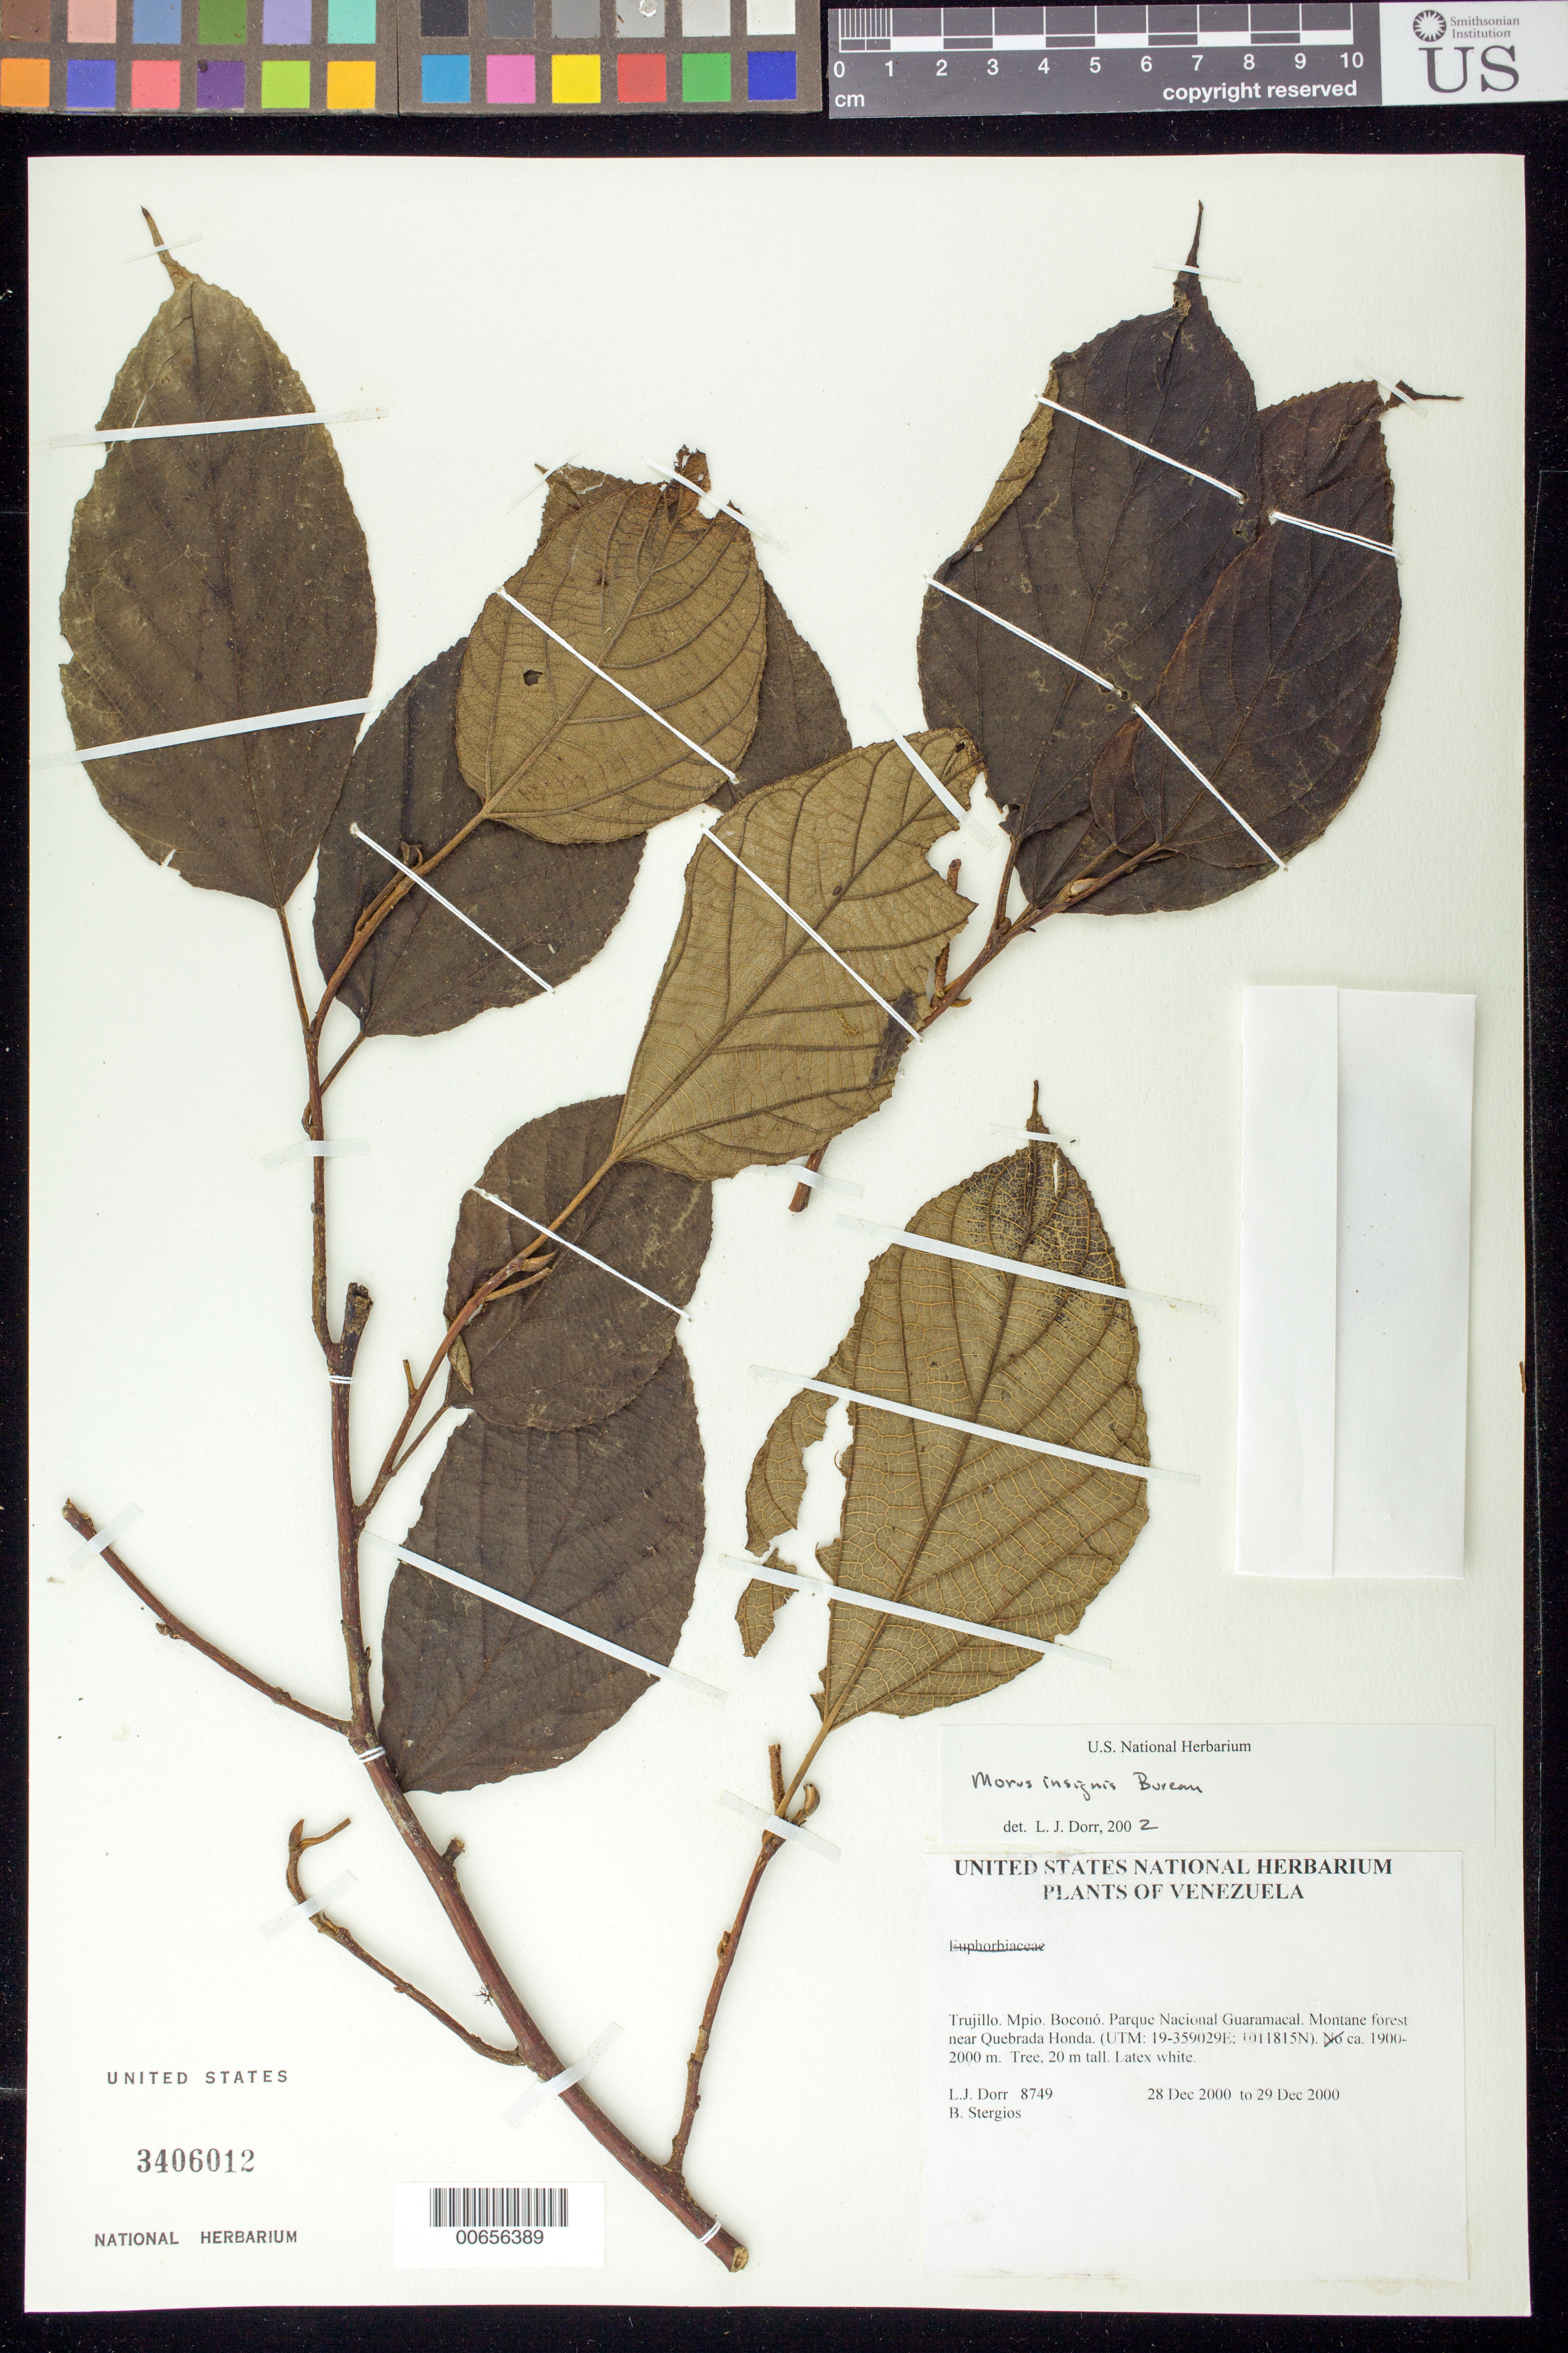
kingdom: Plantae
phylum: Tracheophyta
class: Magnoliopsida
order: Rosales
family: Moraceae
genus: Paratrophis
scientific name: Paratrophis insignis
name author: (Bureau) E. M. Gardner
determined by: Dorr, Laurence J., Curator (BOT), Smithsonian Institution - National Museum of Natural History (UNITED STATES)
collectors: L. J. Dorr & B. G. Stergios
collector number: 8749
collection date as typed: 28 Dec 2000 to 29 Dec 2000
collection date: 2000-12-28/2000-12-29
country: Venezuela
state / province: Trujillo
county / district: Boconó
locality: Parque Nacional Guaramacal near Quebrada Honda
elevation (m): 1900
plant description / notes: AAU, C, CTES, F, K, MO, NY, PORT, US, VEN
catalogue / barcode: US 3406012